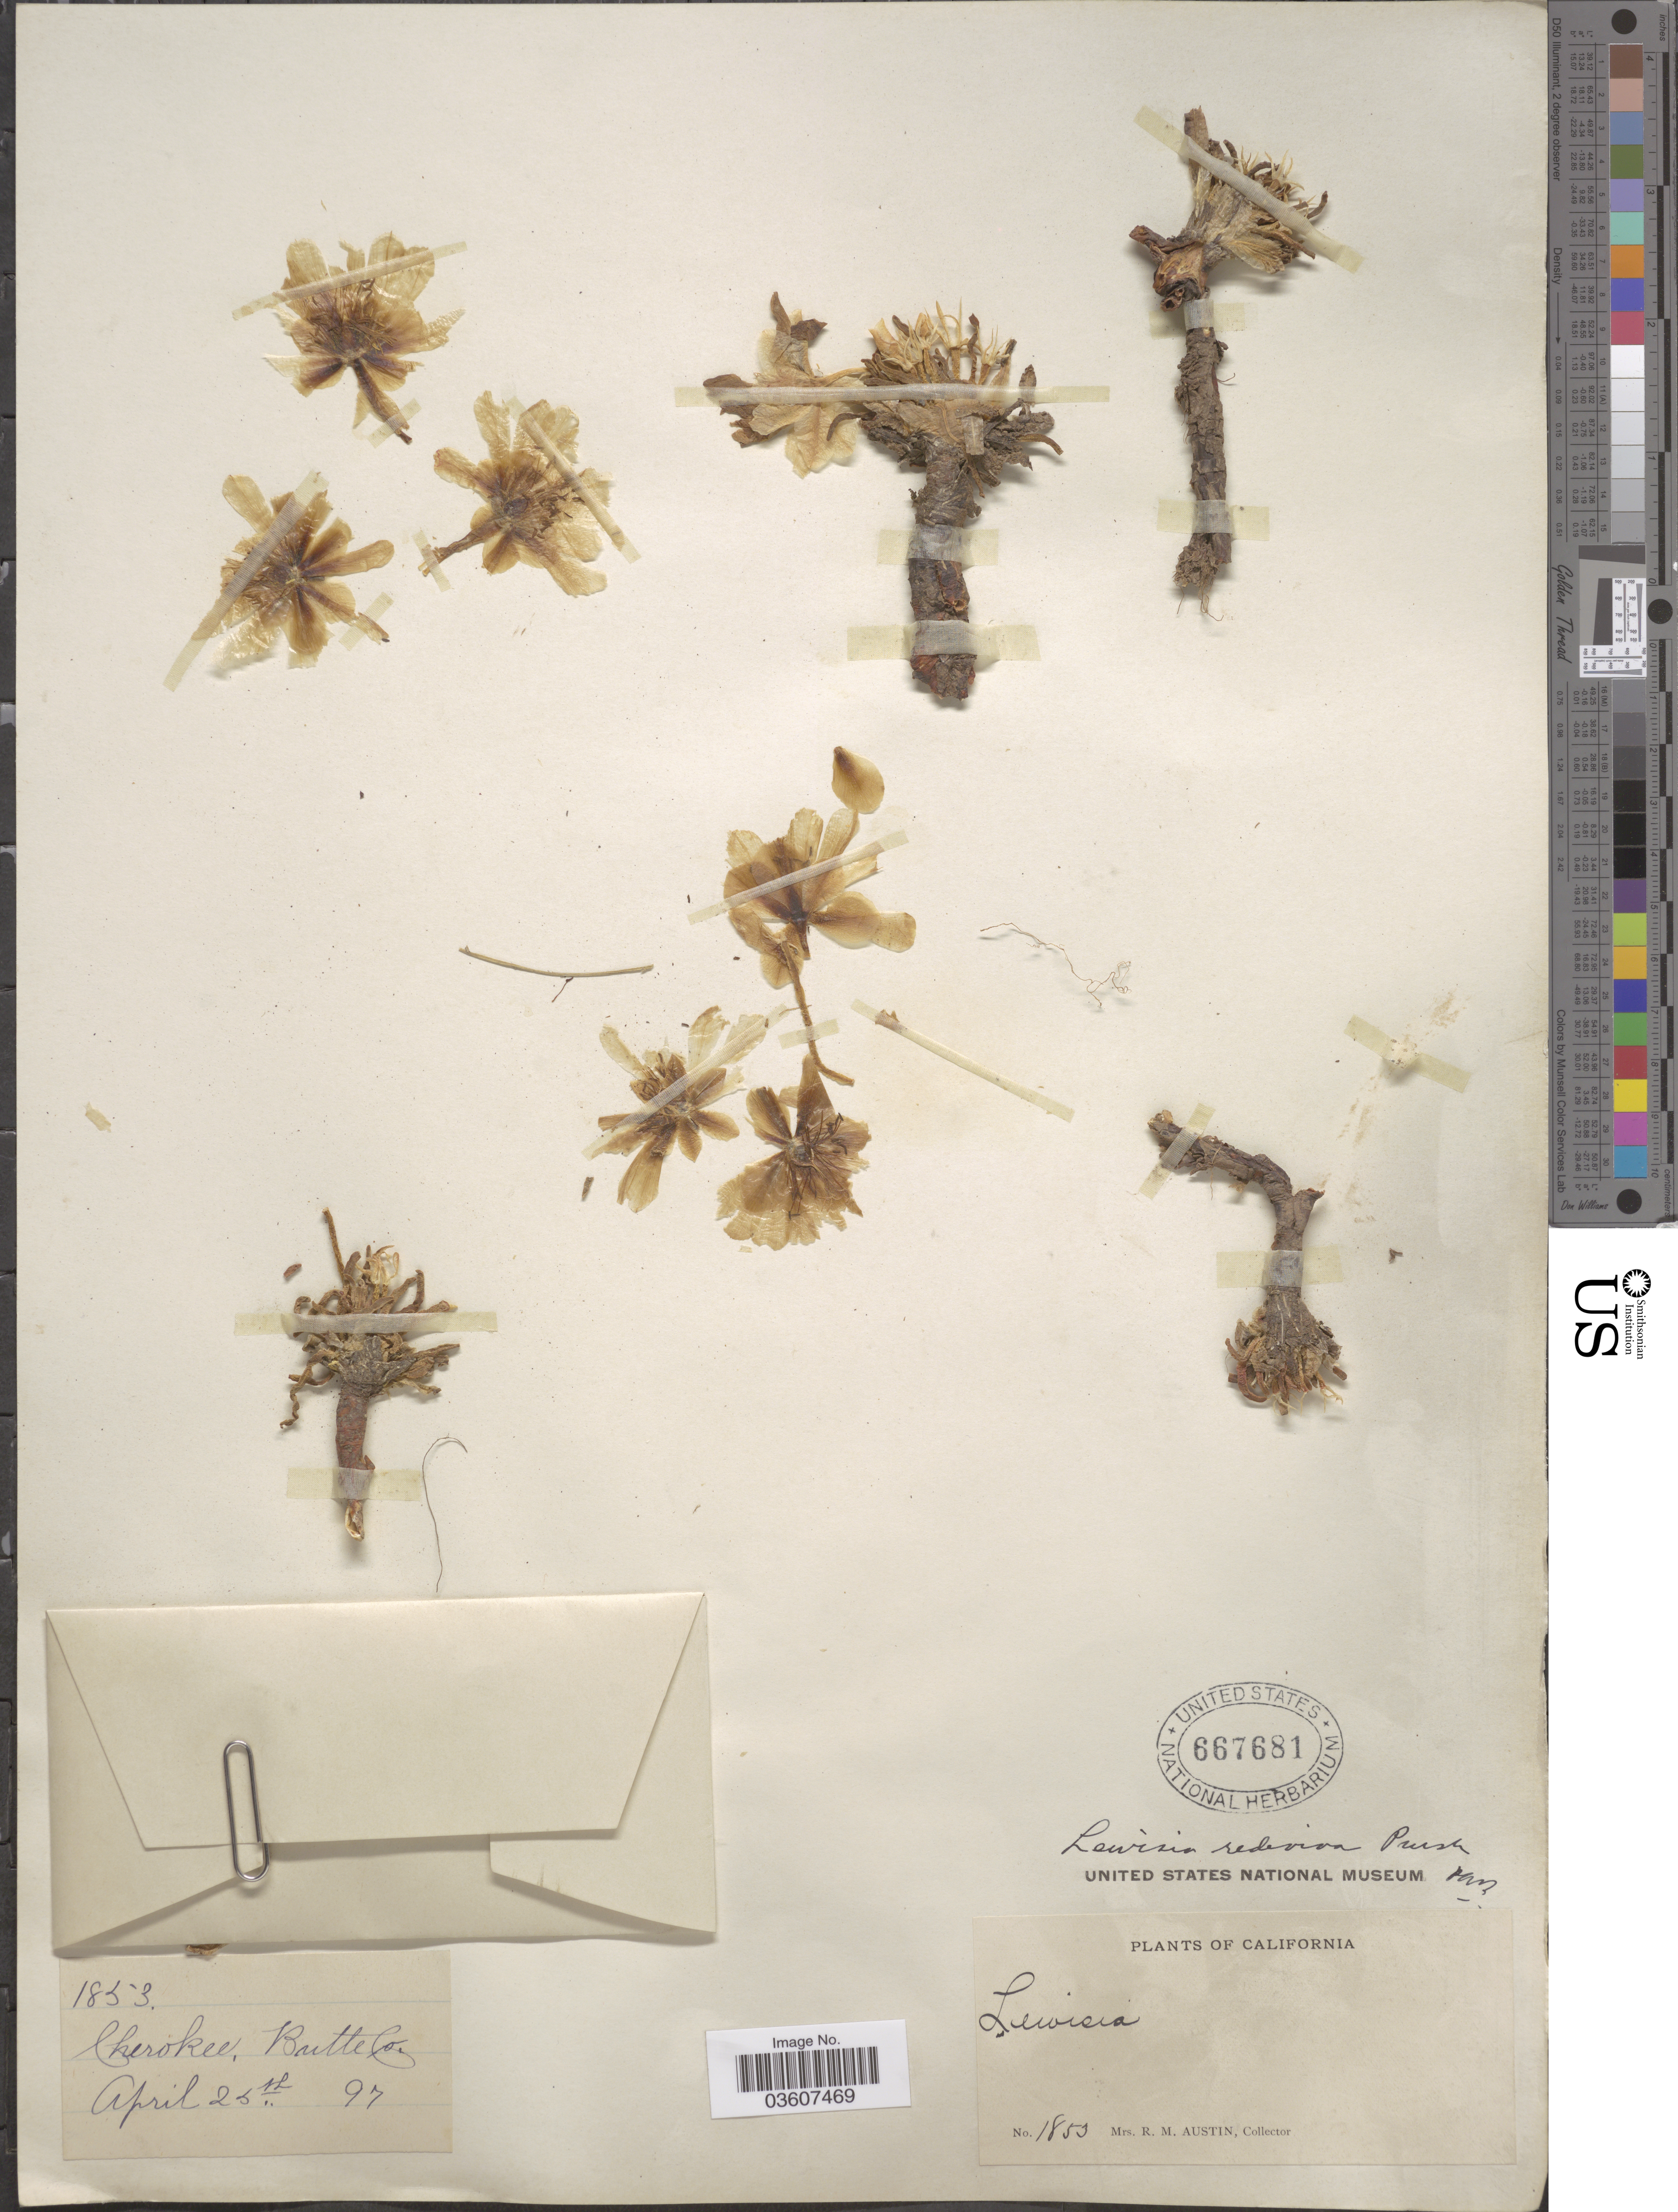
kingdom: Plantae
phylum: Tracheophyta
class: Magnoliopsida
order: Caryophyllales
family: Montiaceae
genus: Lewisia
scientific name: Lewisia rediviva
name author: Pursh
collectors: R. Austin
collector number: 1853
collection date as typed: Transcribed d/m/y: 25/4/97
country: United States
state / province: California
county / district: Butte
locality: Cherokee, Butte Co.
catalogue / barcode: US 667681